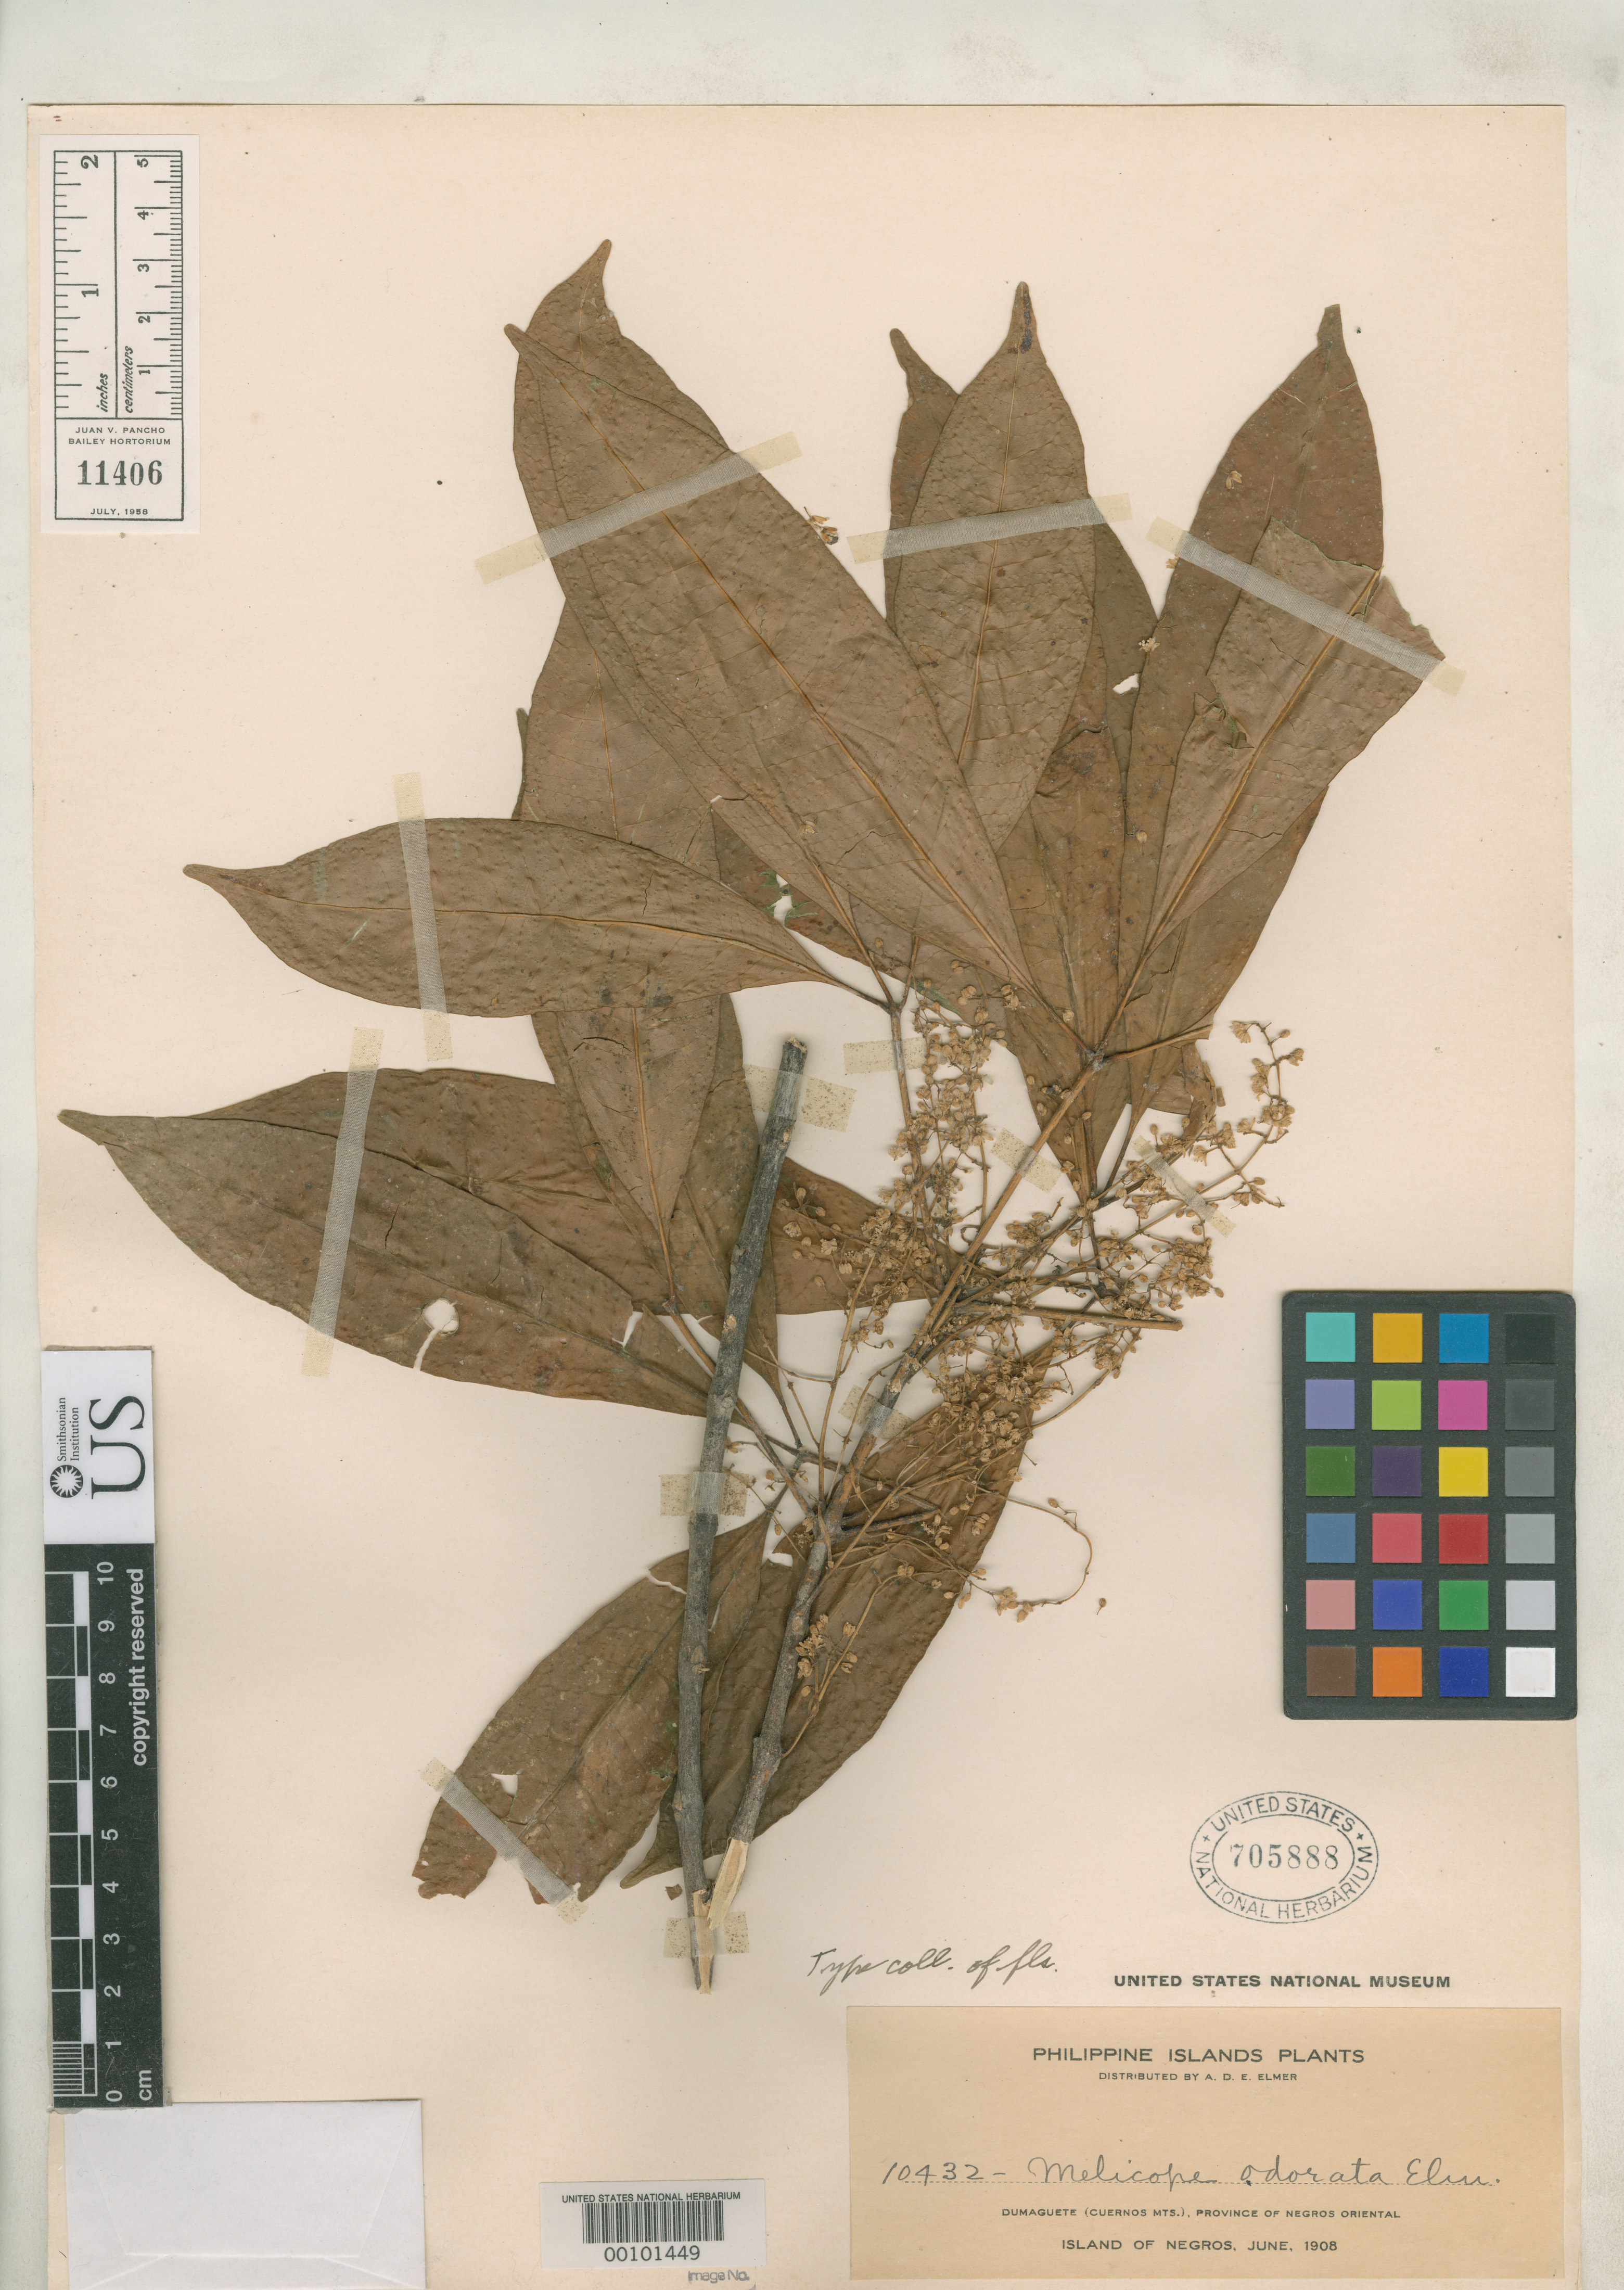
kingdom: Plantae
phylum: Tracheophyta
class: Magnoliopsida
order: Sapindales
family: Rutaceae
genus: Melicope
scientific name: Melicope odorata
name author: Elmer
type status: Isosyntype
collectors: A. D. E. Elmer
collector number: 10432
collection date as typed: Jun 1908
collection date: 1908-06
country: Philippines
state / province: Central Visayas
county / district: Negros Oriental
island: Negros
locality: Dumaguete, Cuernos Mtns.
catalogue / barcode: US 705888